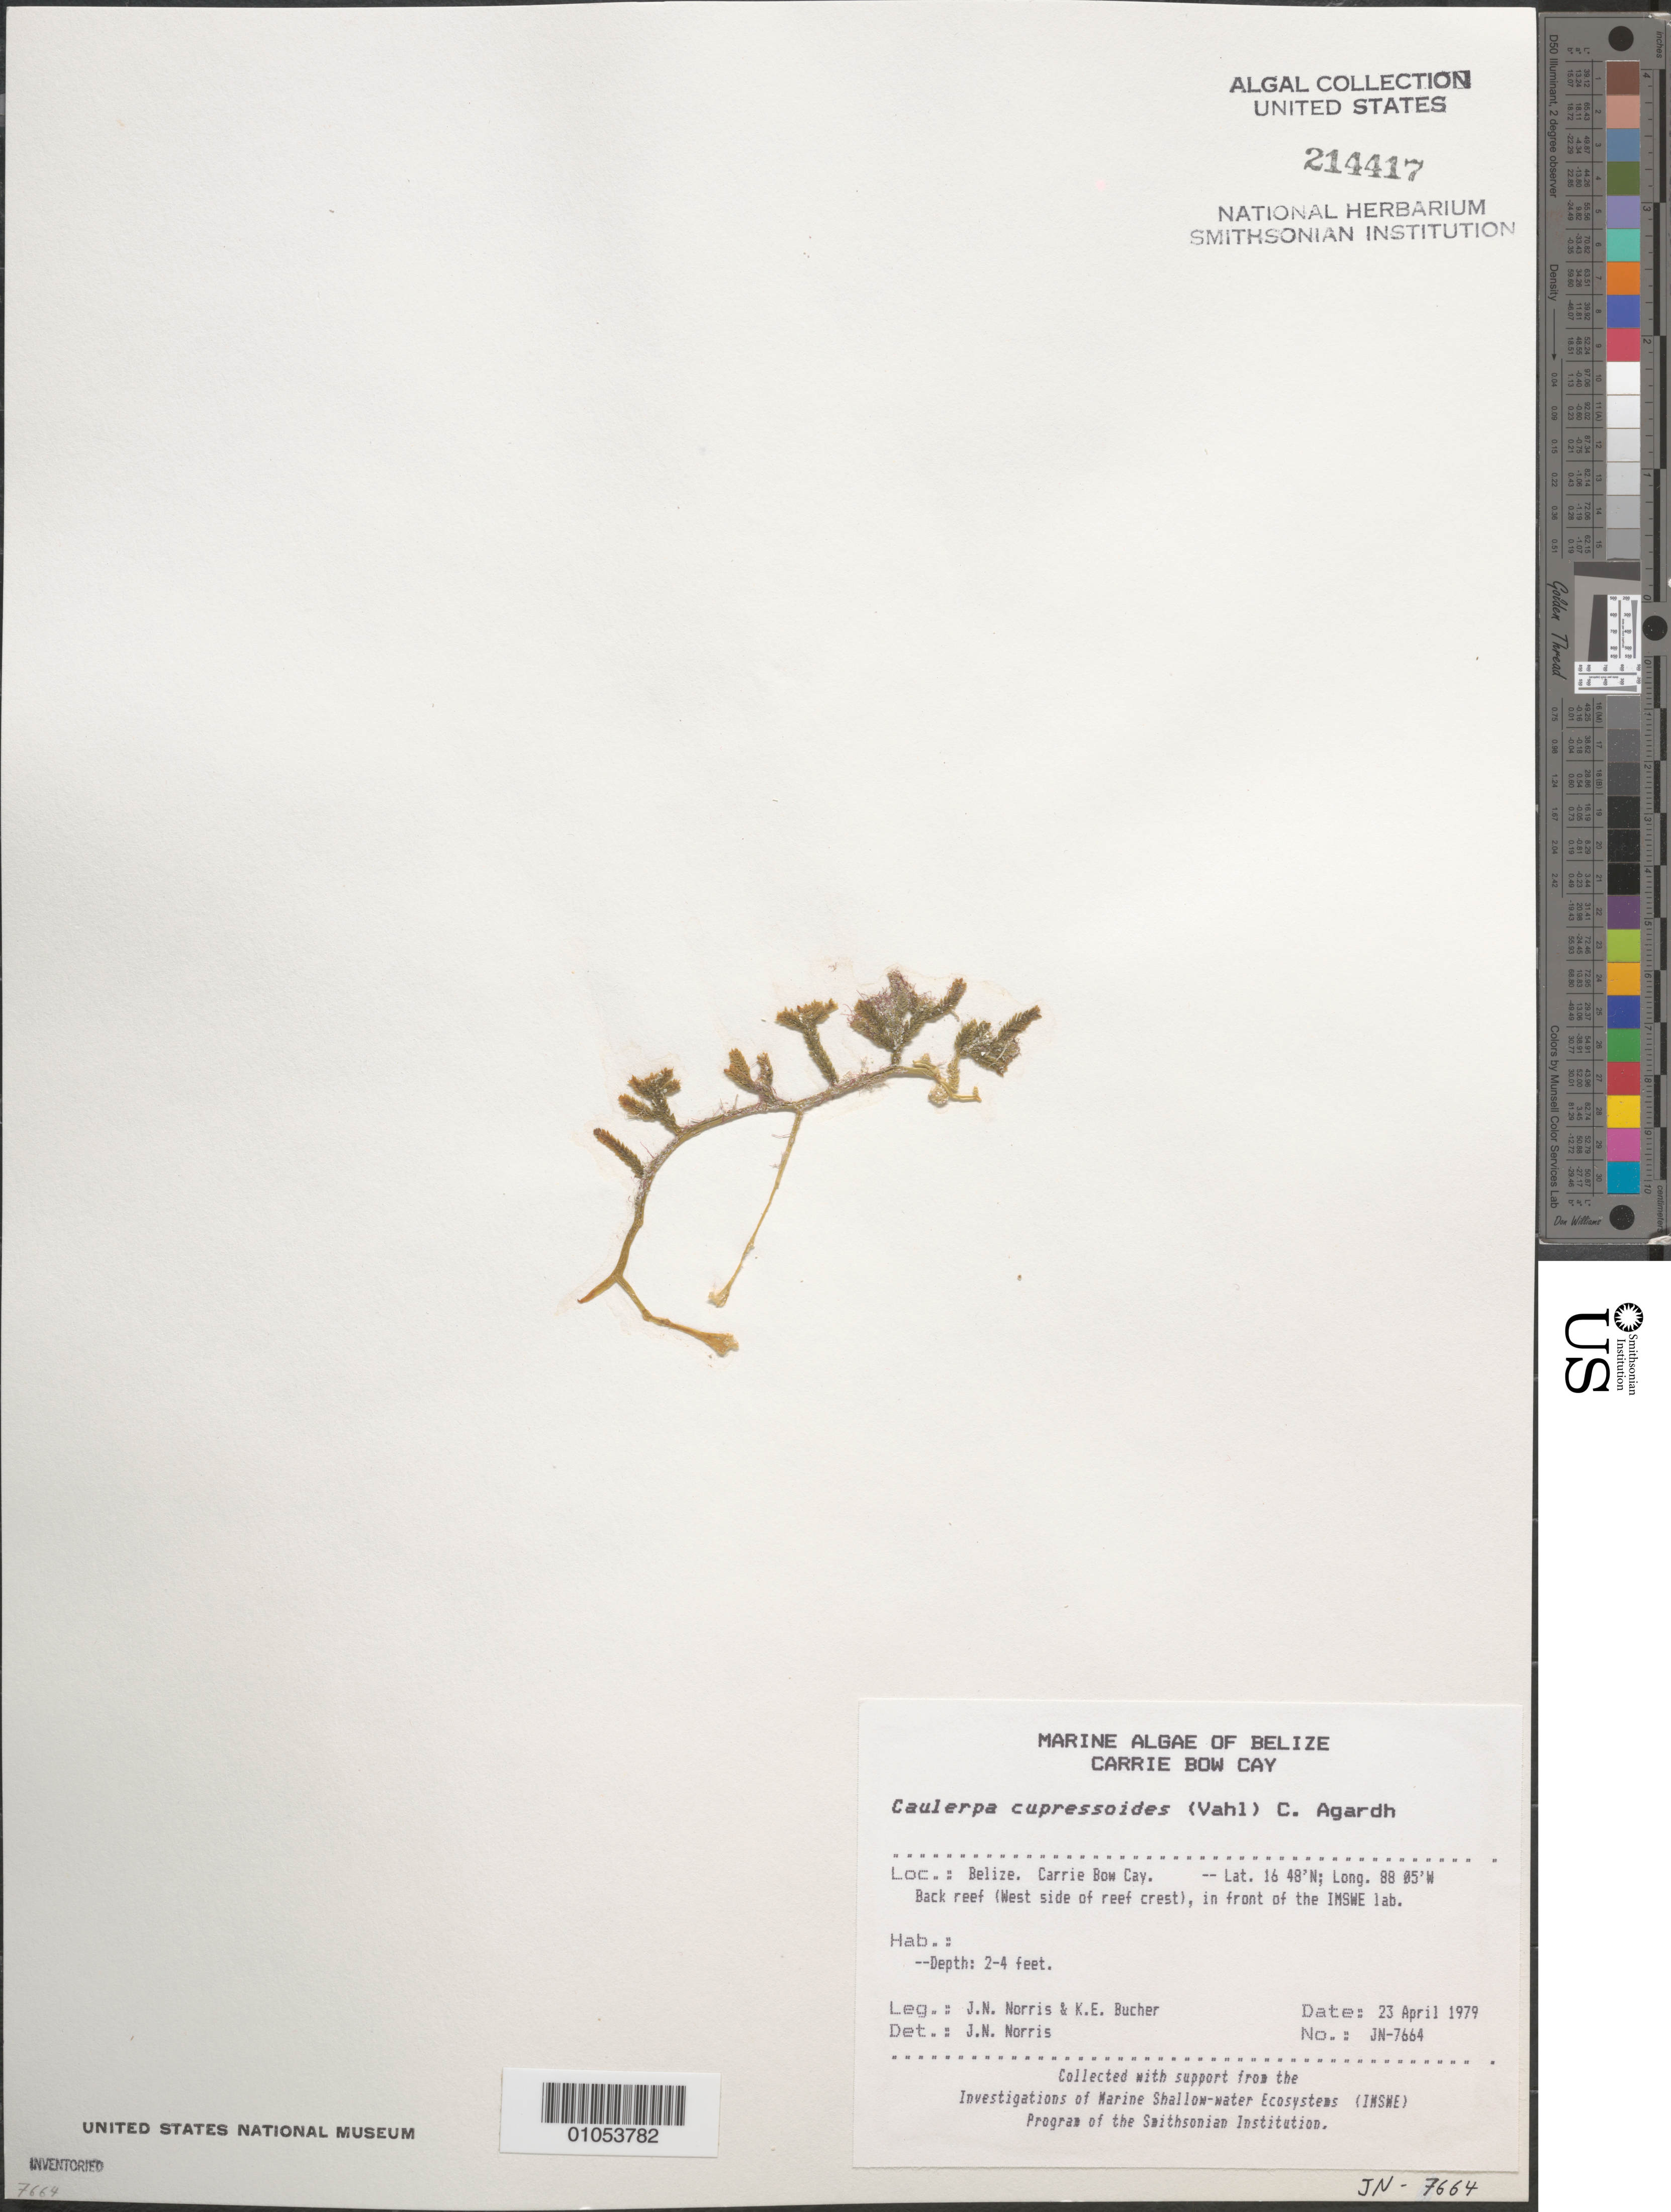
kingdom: Plantae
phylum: Chlorophyta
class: Ulvophyceae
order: Bryopsidales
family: Caulerpaceae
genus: Caulerpa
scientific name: Caulerpa cupressoides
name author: (Vahl) C. Agardh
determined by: Norris, James N.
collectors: J. N. Norris & K. E. Bucher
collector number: JN-7664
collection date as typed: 23 Apr 1979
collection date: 1979-04-23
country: Belize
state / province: Stann Creek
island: Carrie Bow Cay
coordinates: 16 48'N, 88 05'W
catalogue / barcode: US 214417